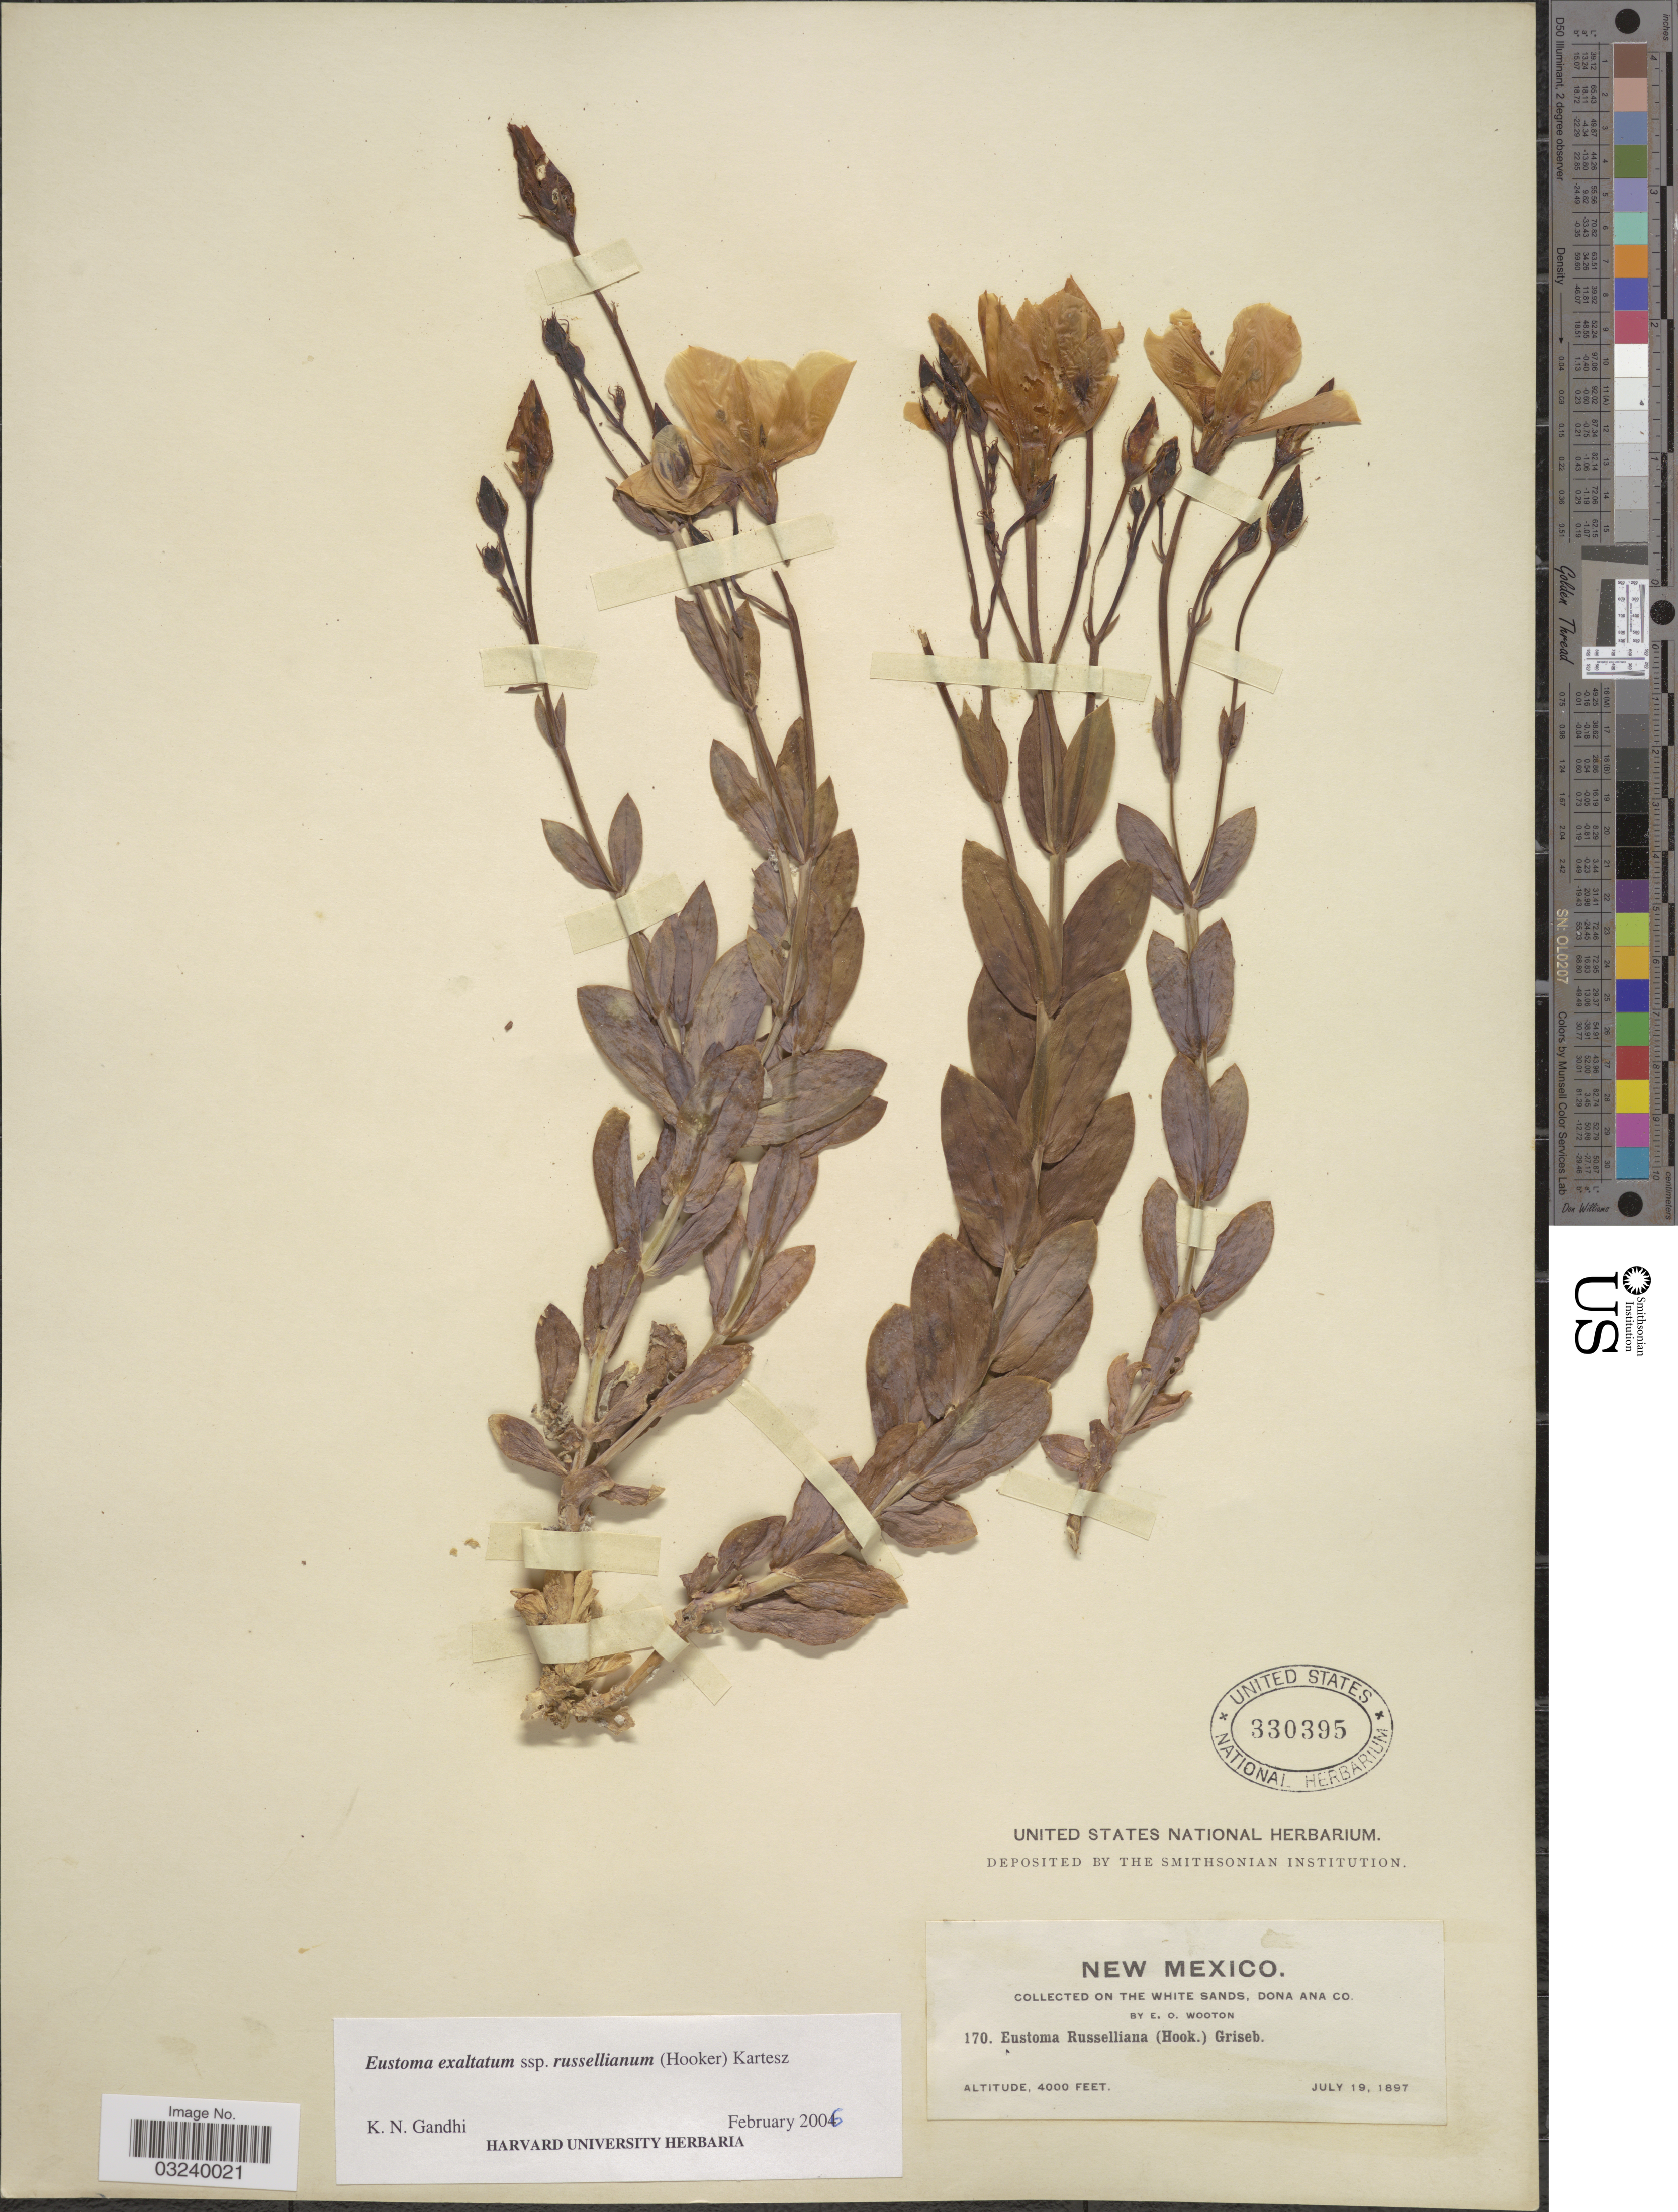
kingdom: Plantae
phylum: Tracheophyta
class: Magnoliopsida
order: Gentianales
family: Gentianaceae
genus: Eustoma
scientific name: Eustoma grandiflorum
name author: (Raf.) Shinners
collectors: E. O. Wooton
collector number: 170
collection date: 1897-07-19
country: United States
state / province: New Mexico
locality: On The White Sands, Dona Ana Co.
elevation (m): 1219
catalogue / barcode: US 330395